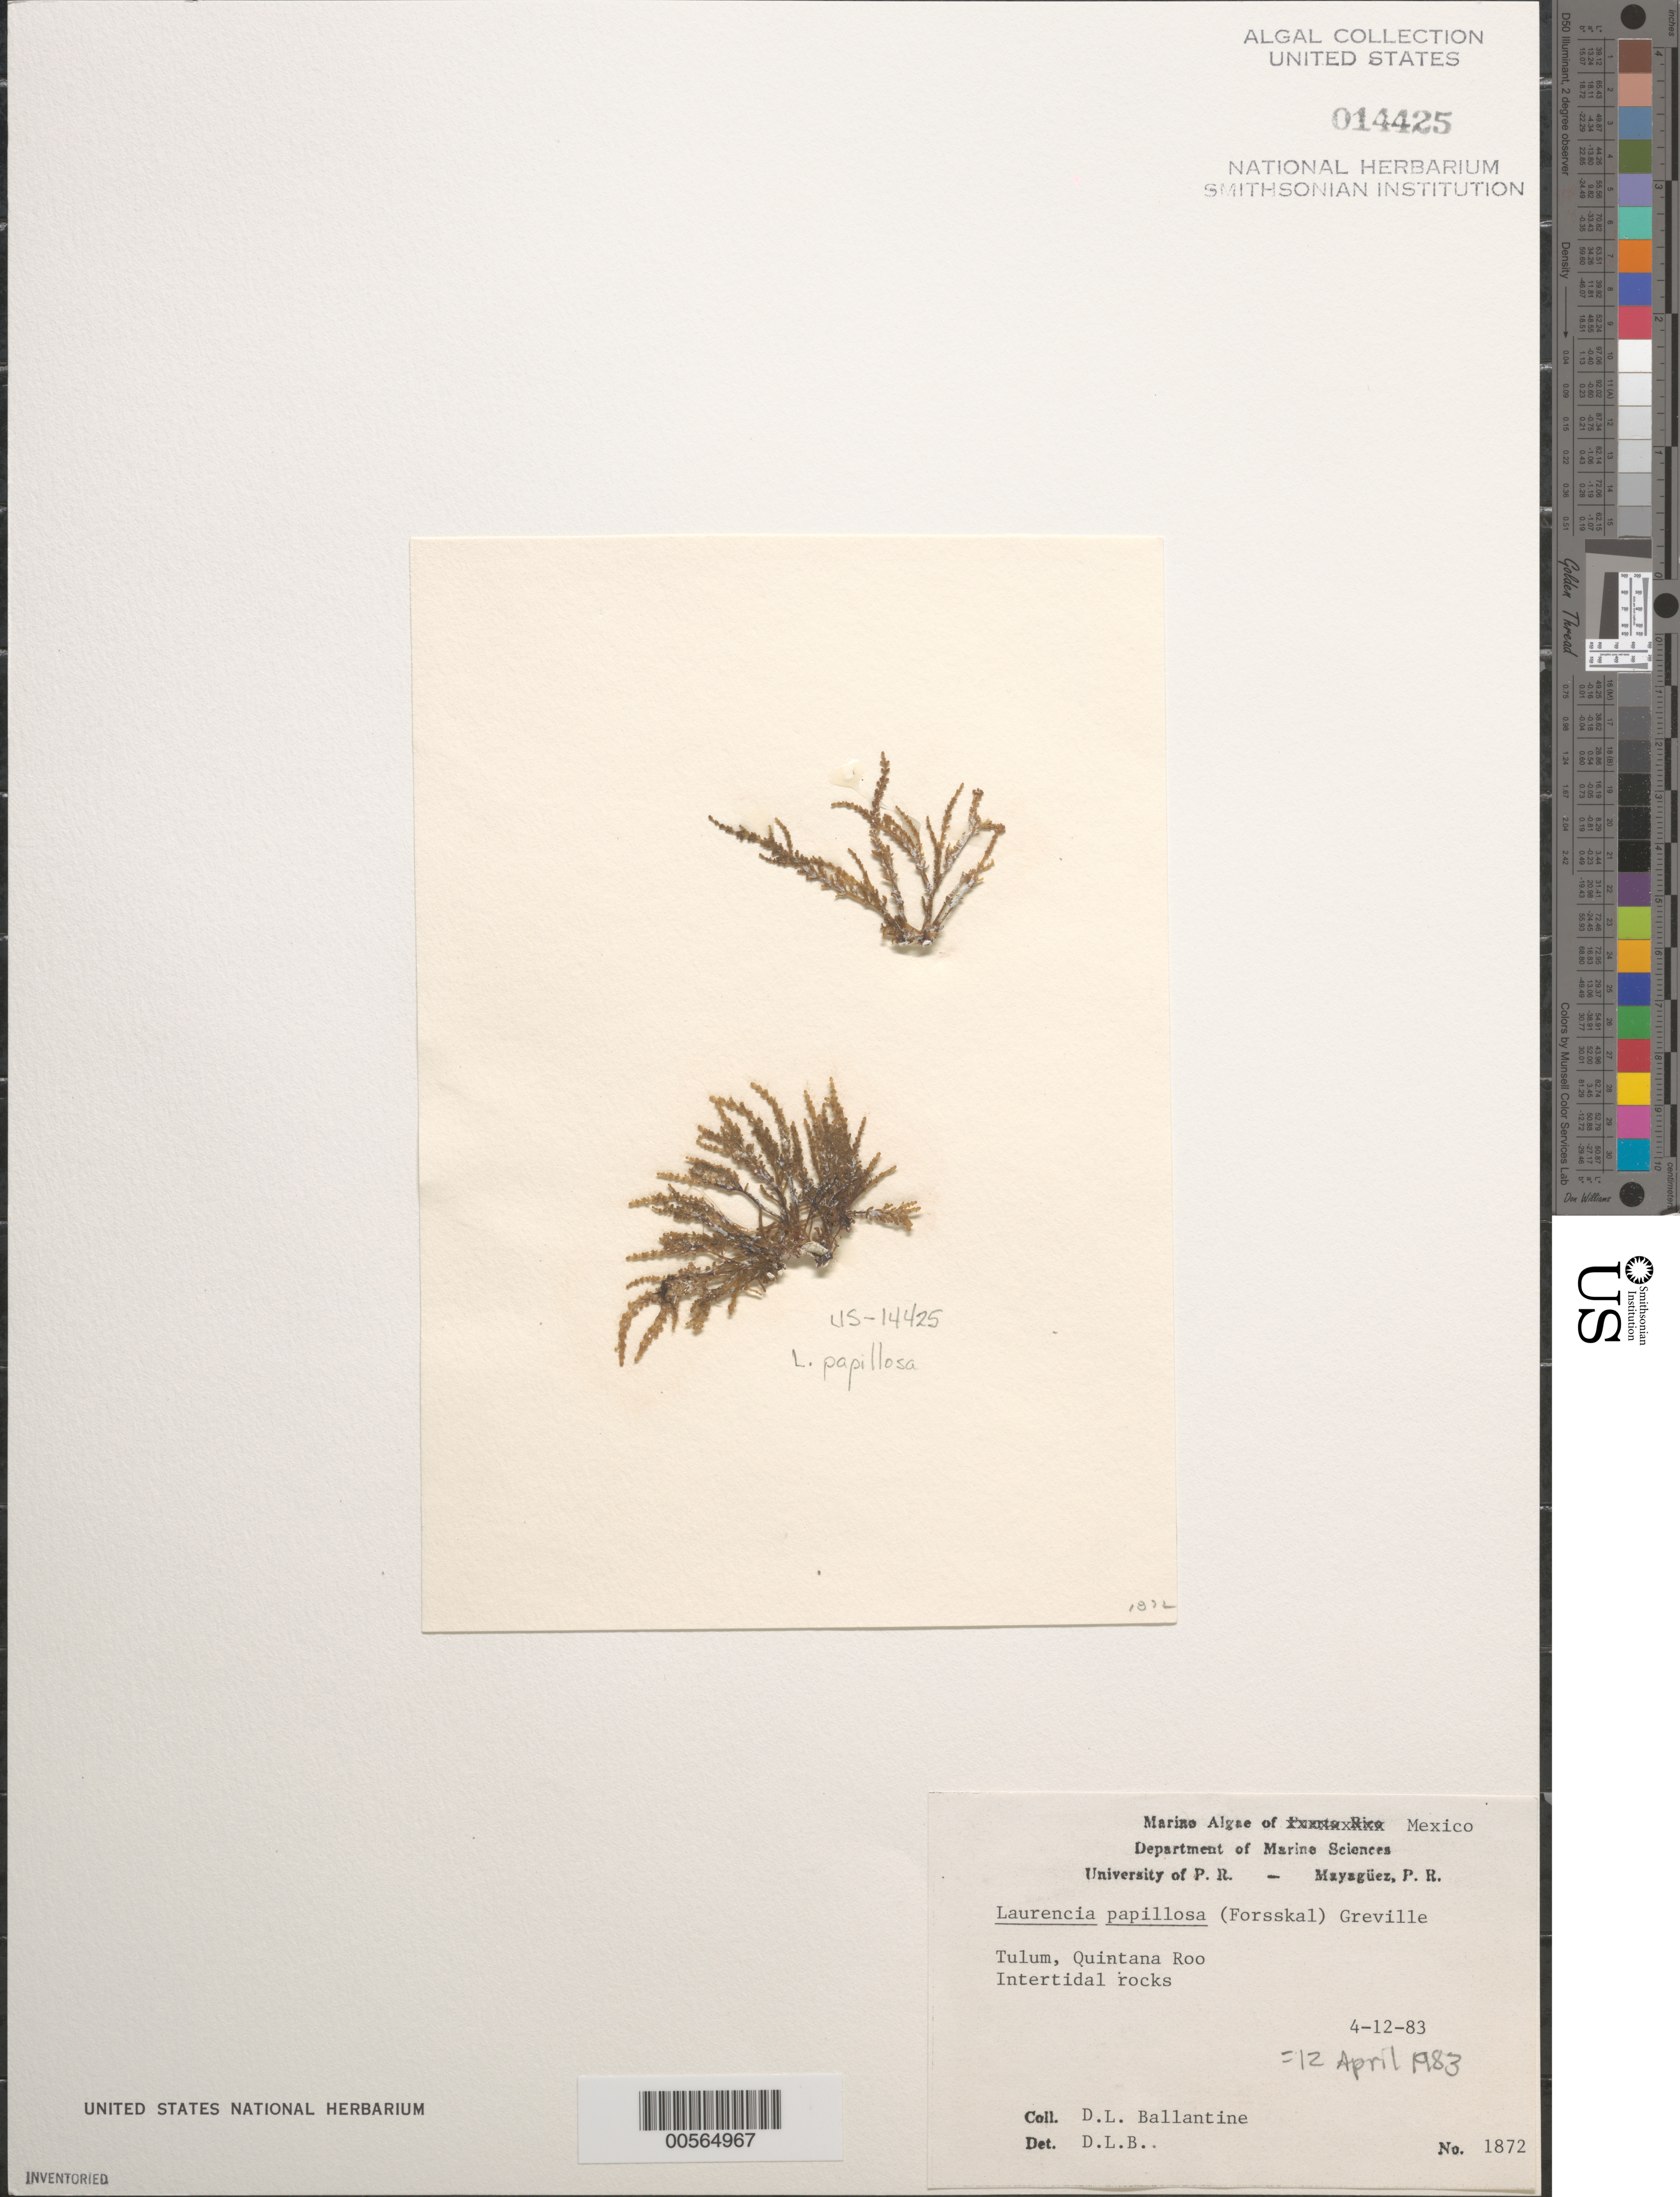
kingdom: Plantae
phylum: Rhodophyta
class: Florideophyceae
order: Ceramiales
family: Rhodomelaceae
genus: Palisada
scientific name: Palisada perforata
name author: (Bory) K.W. Nam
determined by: Algae name updating Project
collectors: D.L. Ballantine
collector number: DLB 1872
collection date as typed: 12 Apr 1983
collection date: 1983-04-12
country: Mexico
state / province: Quintana Roo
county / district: Tulum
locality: Tulum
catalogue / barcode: US 14425